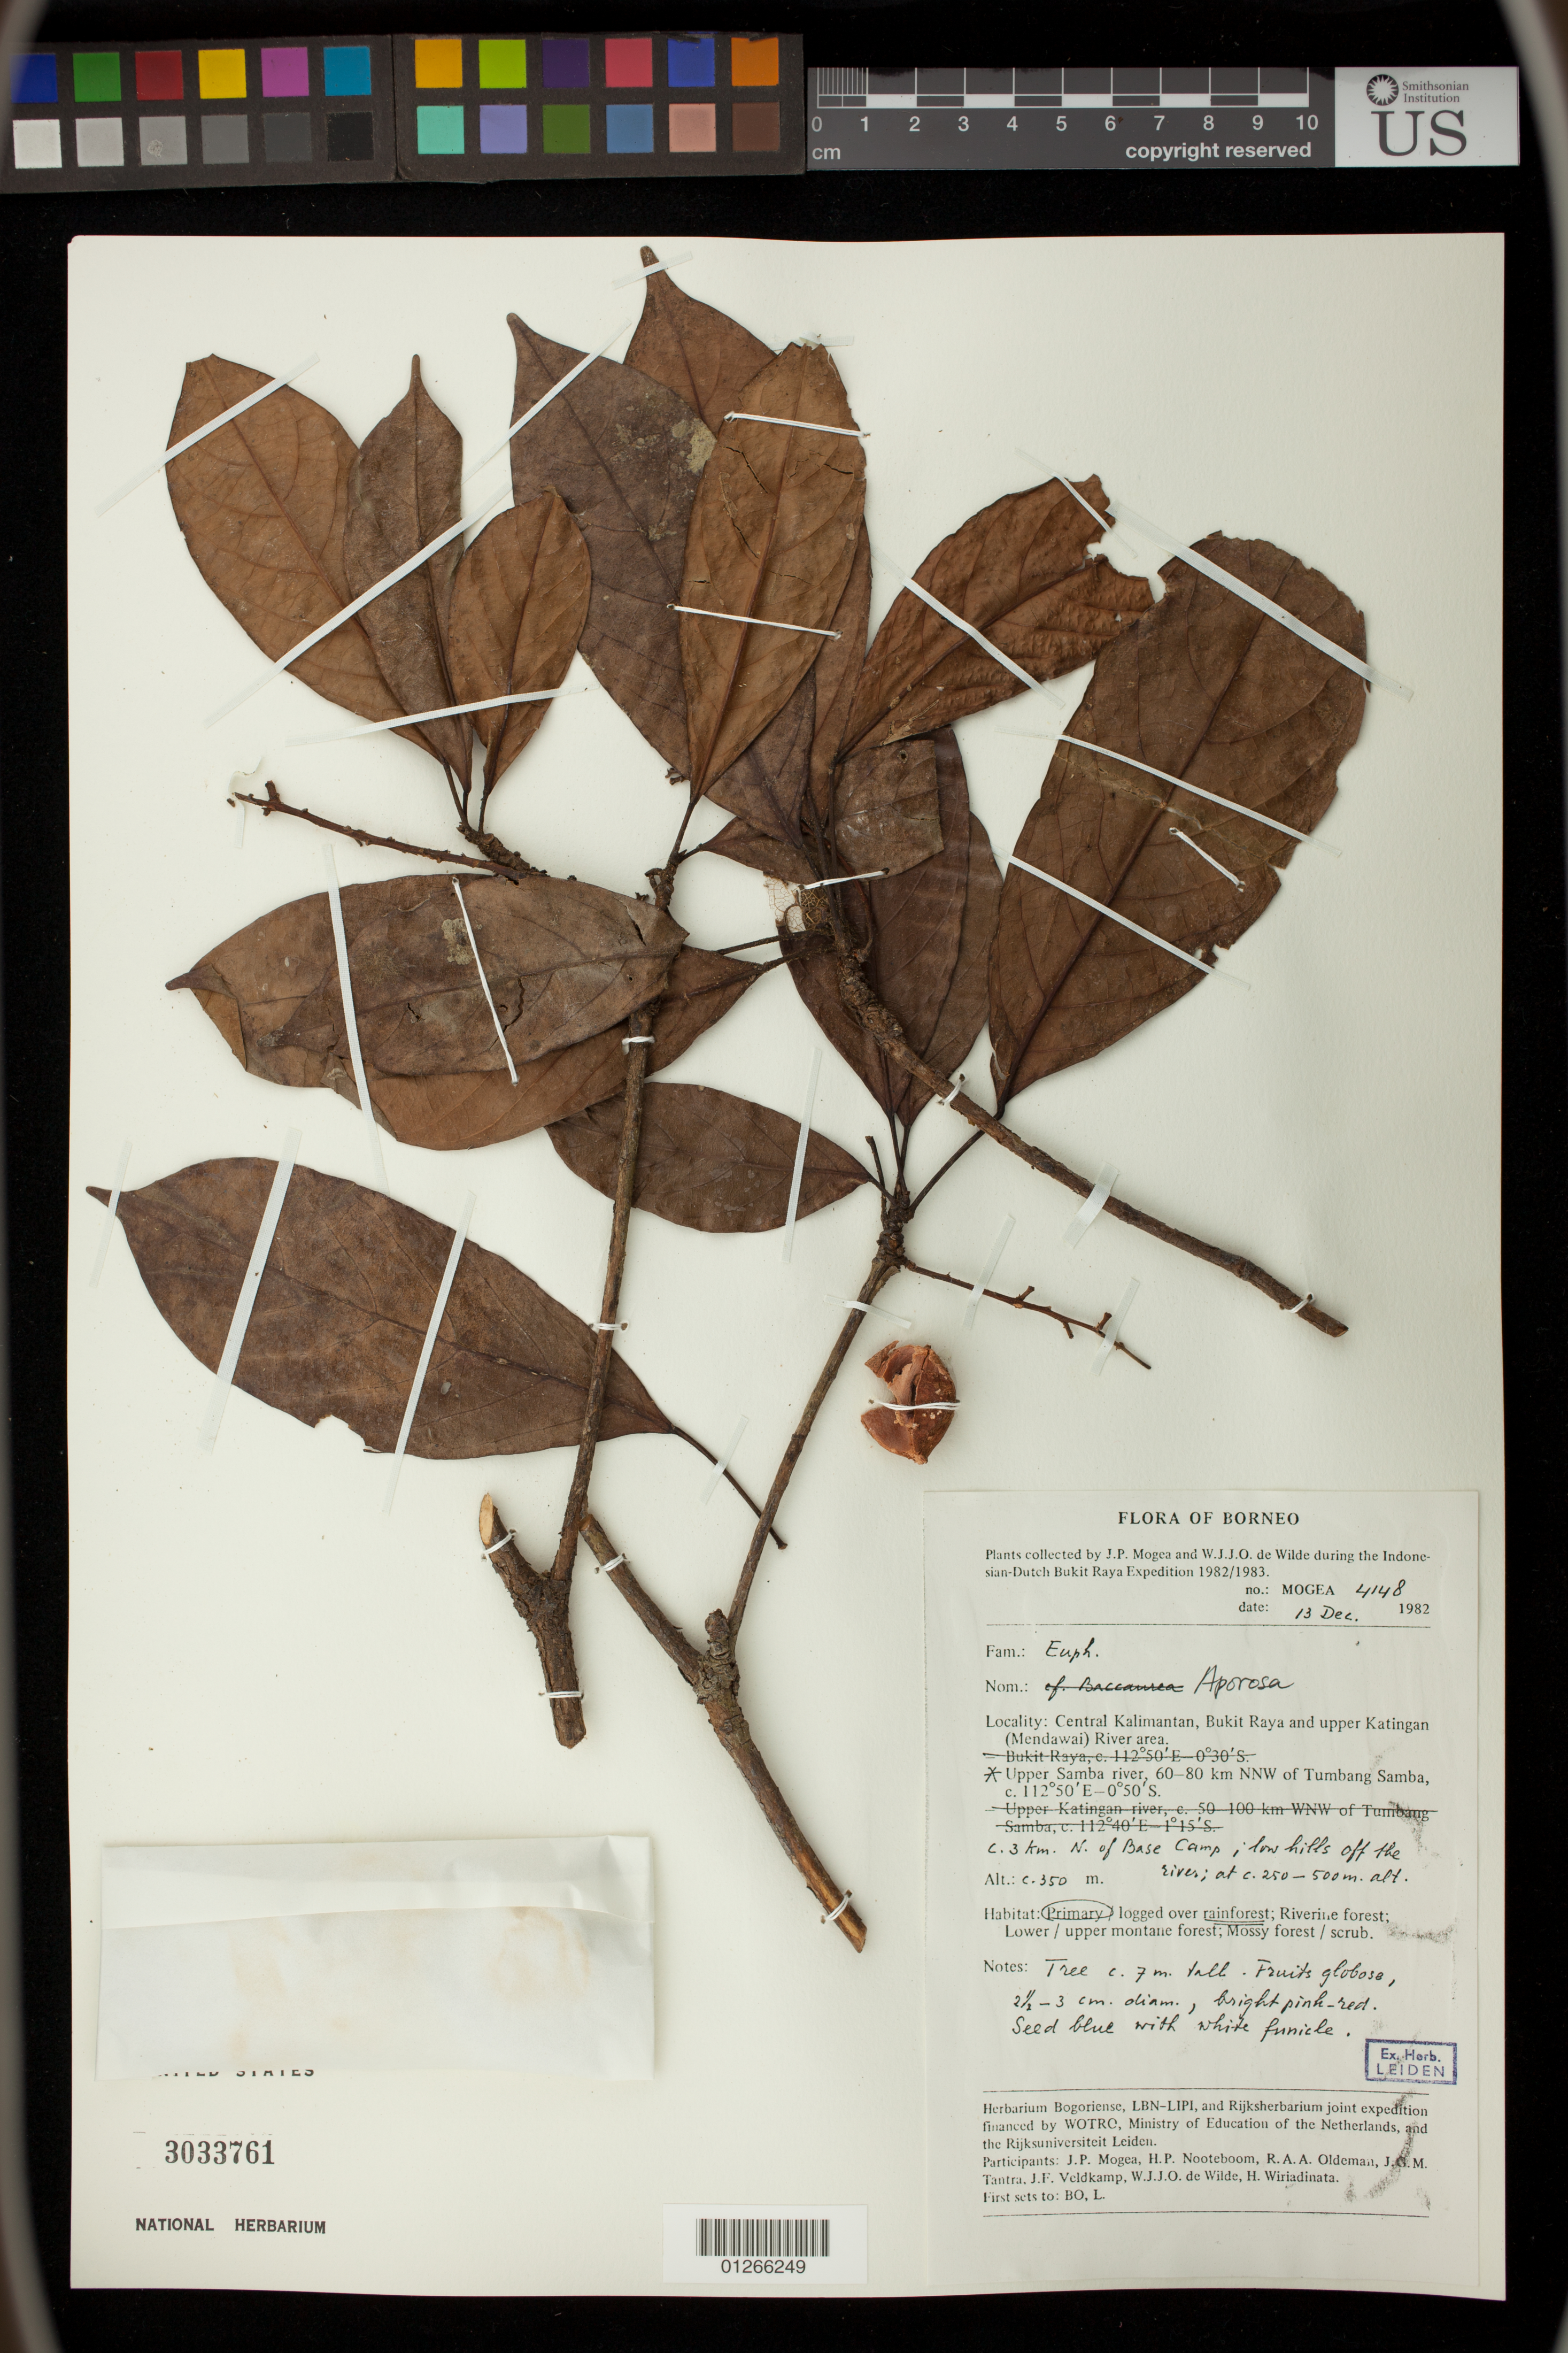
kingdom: Plantae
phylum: Tracheophyta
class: Magnoliopsida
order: Malpighiales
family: Phyllanthaceae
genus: Aporosa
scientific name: Aporosa sp.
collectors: J. Mogea & W. J. de Wilde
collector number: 4148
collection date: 1982-12-13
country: Indonesia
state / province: Kalimantan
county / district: Kalimantan Tengah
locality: Bukit Raya and upper Katingan (Mendawai) River area. Upper Samba river, 60-80 km NNW of Tumbang Samba. c. 3 km. N of Base Camp, low hills off the river.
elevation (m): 350